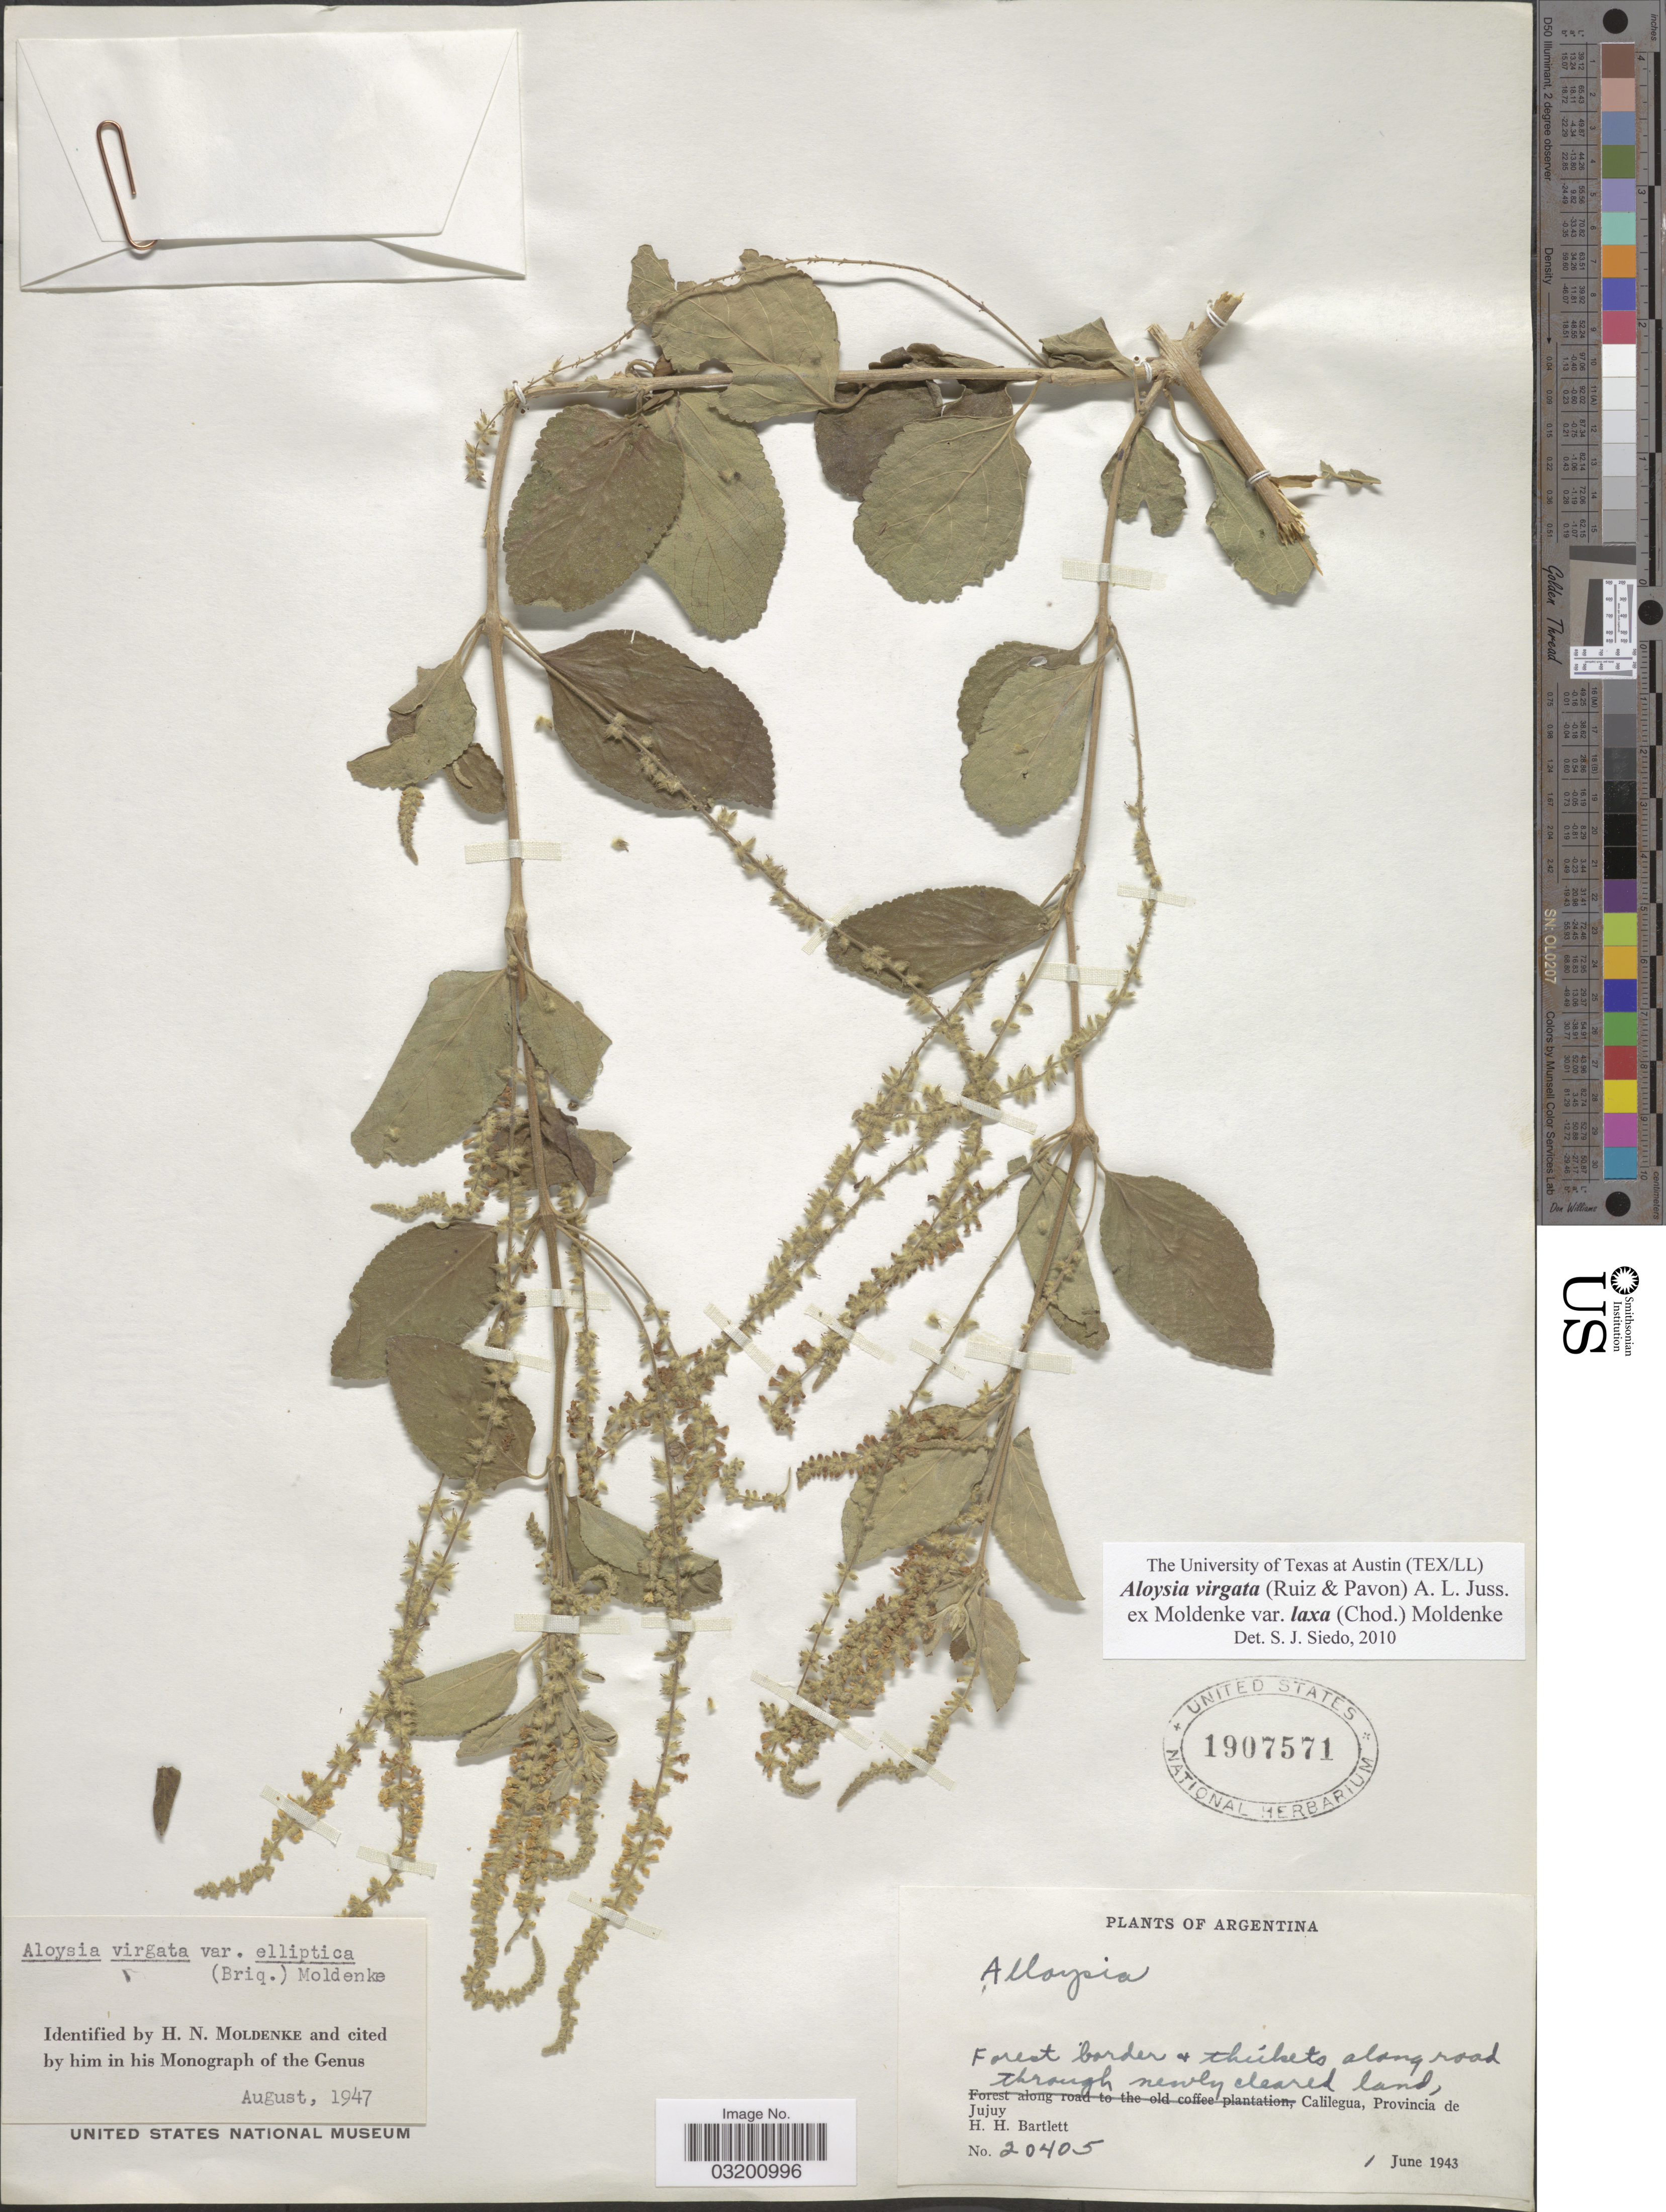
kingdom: Plantae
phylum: Tracheophyta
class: Magnoliopsida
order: Lamiales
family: Verbenaceae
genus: Aloysia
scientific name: Aloysia virgata var. laxa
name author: (Chodat) Moldenke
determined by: Siedo, S. J.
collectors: H. H. Bartlett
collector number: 20405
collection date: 1943-06-01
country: Argentina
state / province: Jujuy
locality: Calilegua.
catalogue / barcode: US 1907571